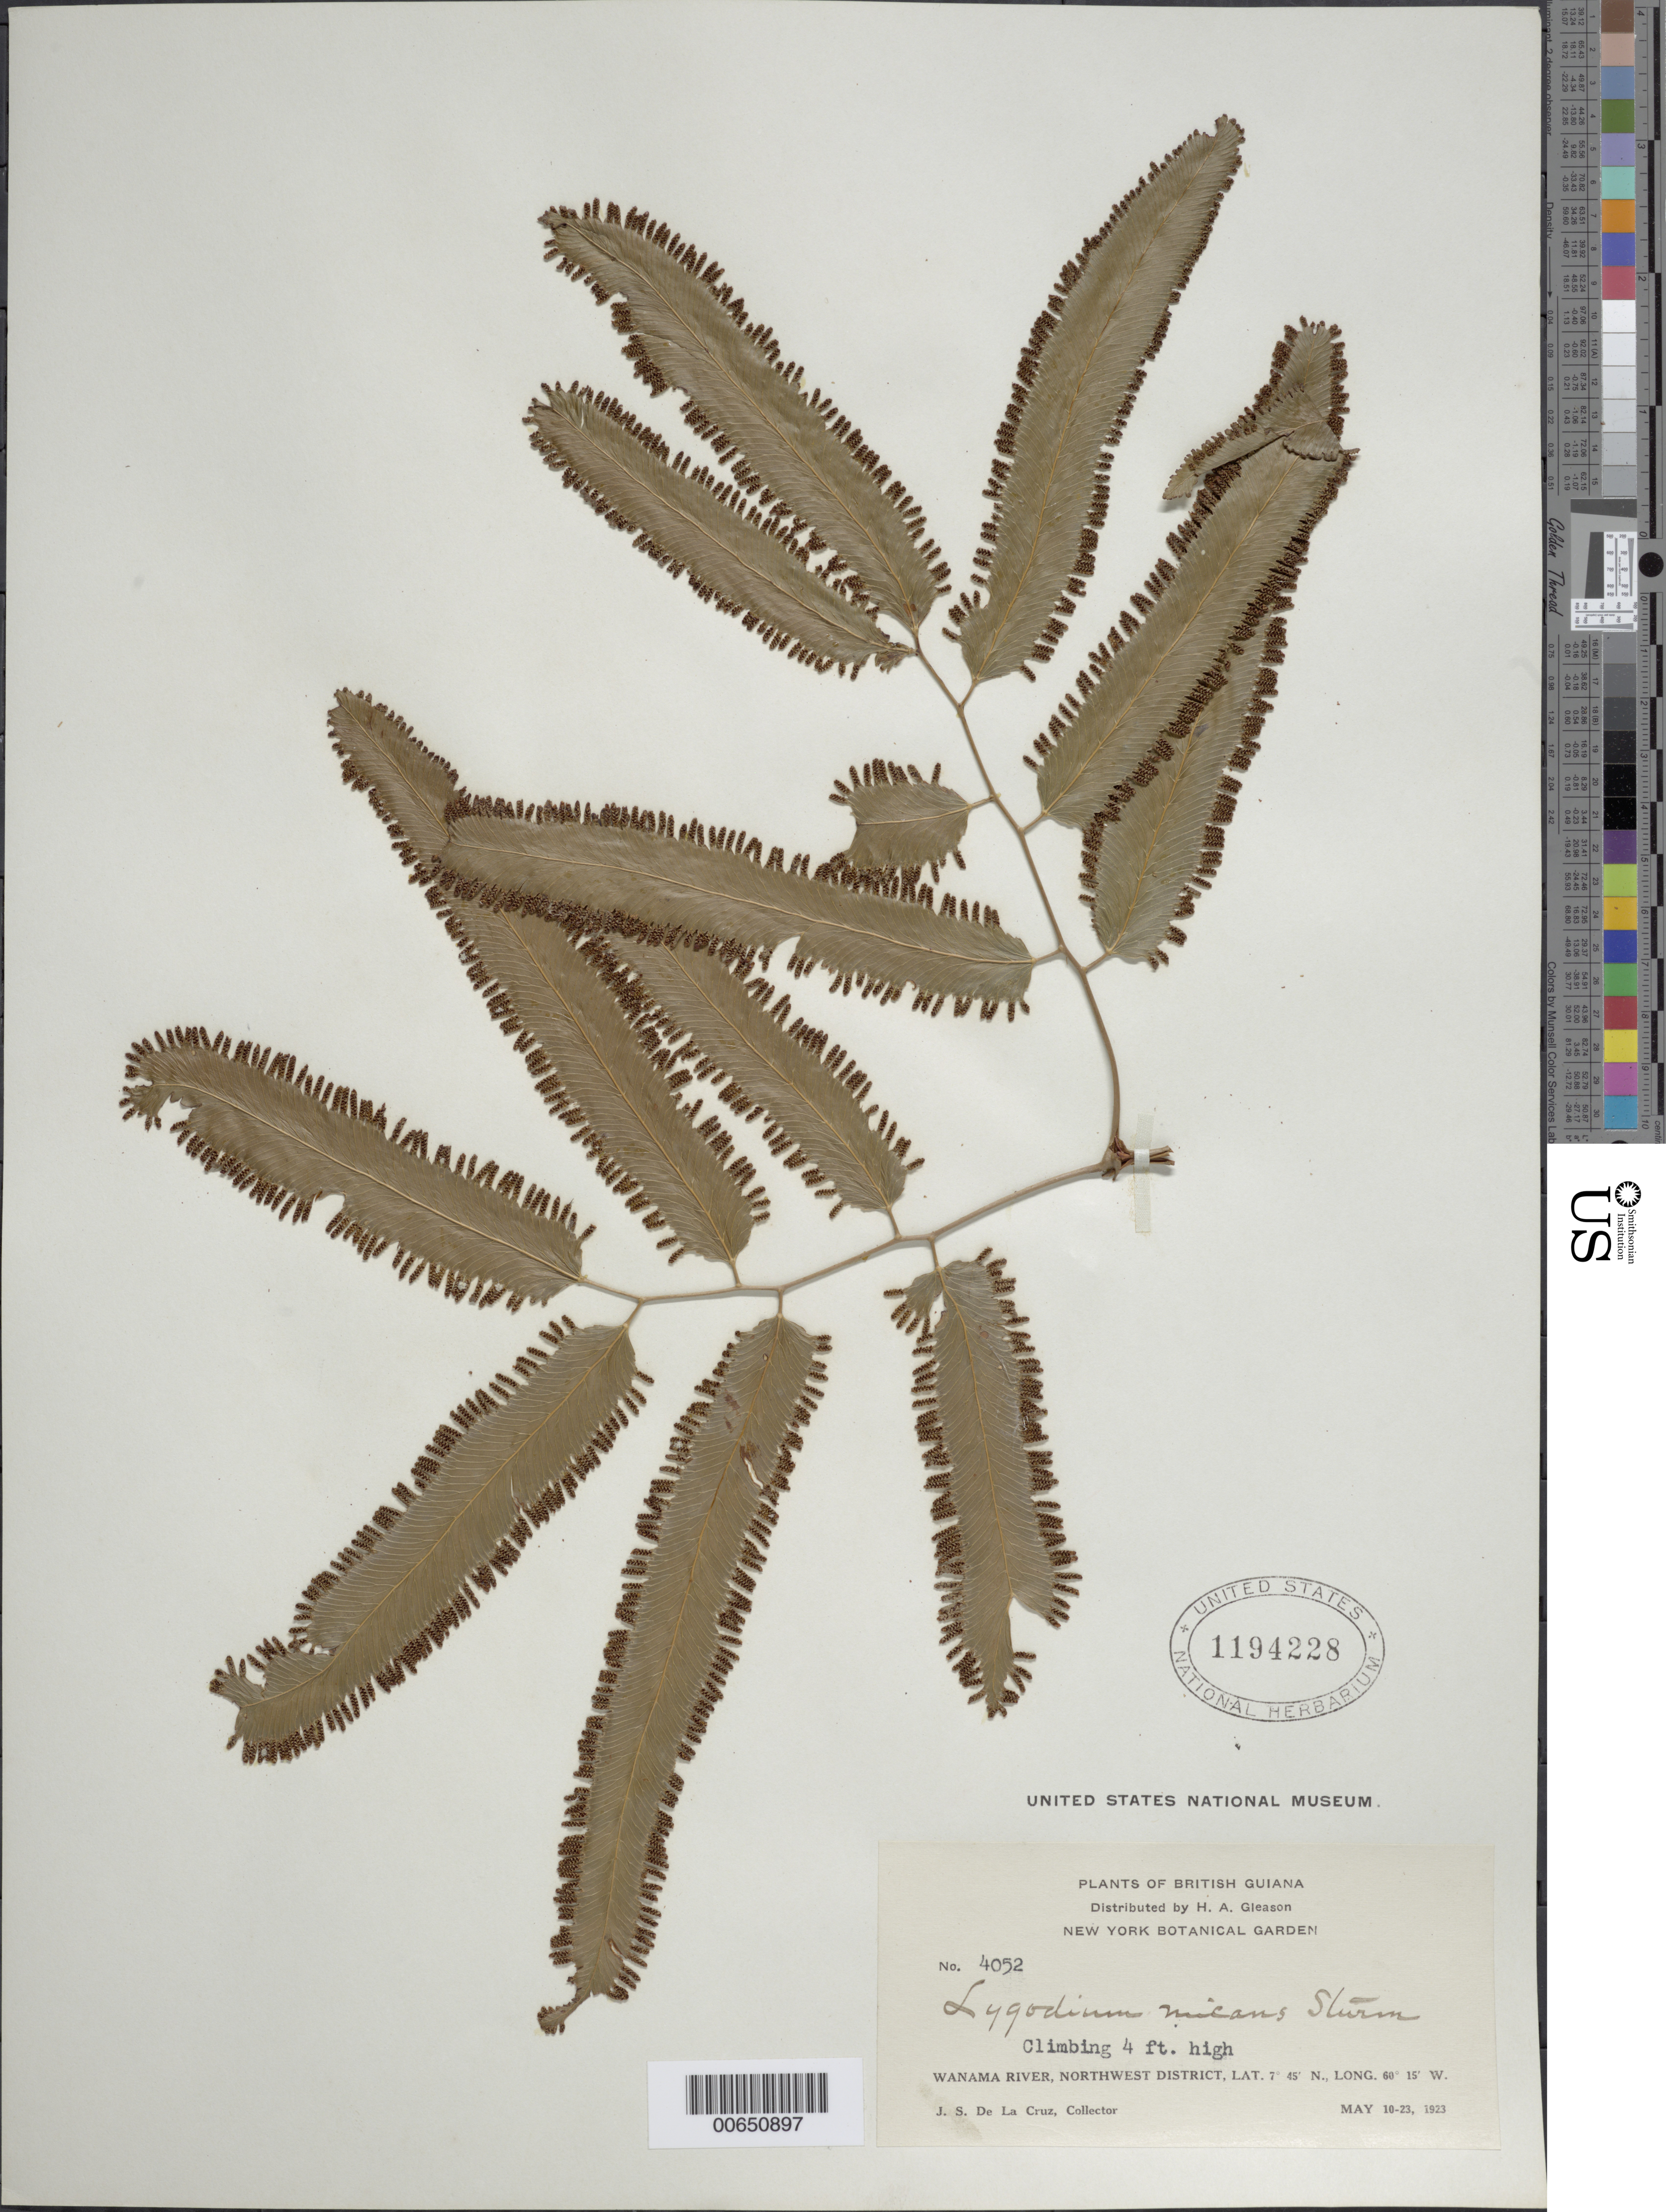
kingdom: Plantae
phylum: Tracheophyta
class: Polypodiopsida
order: Schizaeales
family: Lygodiaceae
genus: Lygodium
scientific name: Lygodium volubile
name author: Sw.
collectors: J. S. de la Cruz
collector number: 4052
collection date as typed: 10-May-23 to 23-May-23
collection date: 1923-05-10/1923-05-23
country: Guyana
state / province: Barima-Waini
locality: Wanama R., NW District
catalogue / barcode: US 1194228